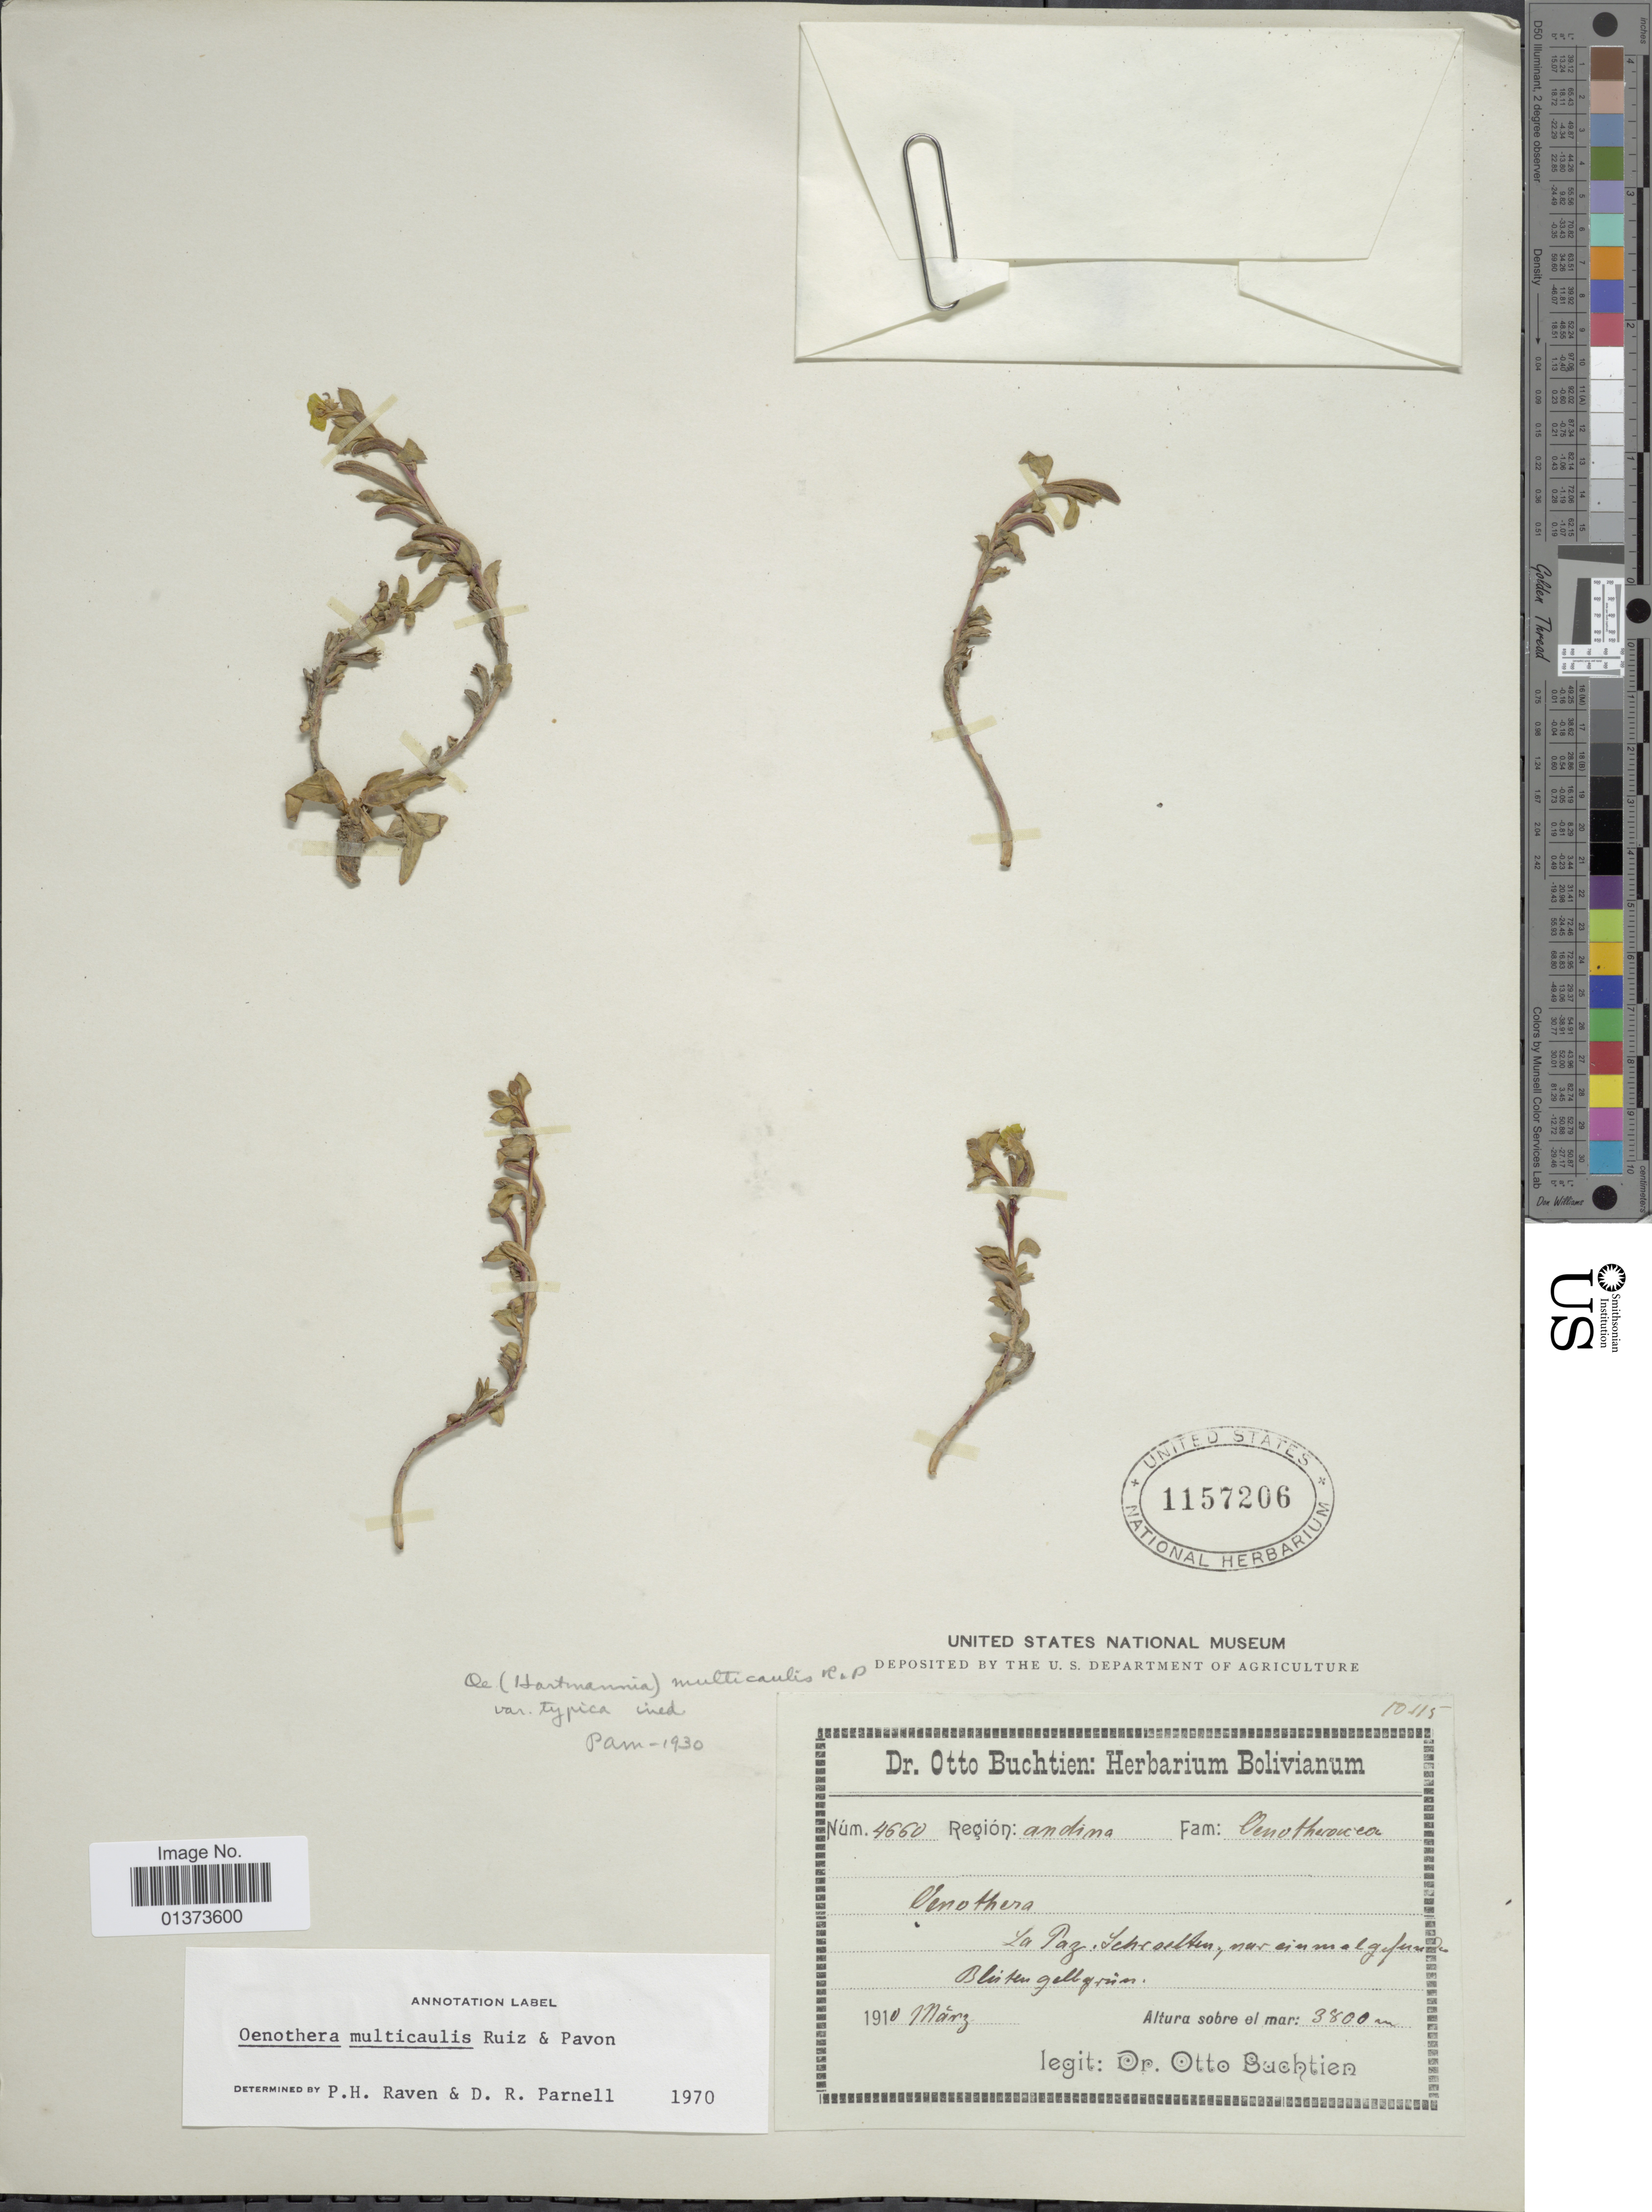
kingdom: Plantae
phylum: Tracheophyta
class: Magnoliopsida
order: Myrtales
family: Onagraceae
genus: Oenothera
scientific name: Oenothera multicaulis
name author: Ruiz & Pav.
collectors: O. Buchtien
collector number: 4660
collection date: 1910-03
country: Bolivia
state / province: La Paz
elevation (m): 3800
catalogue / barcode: US 1157206